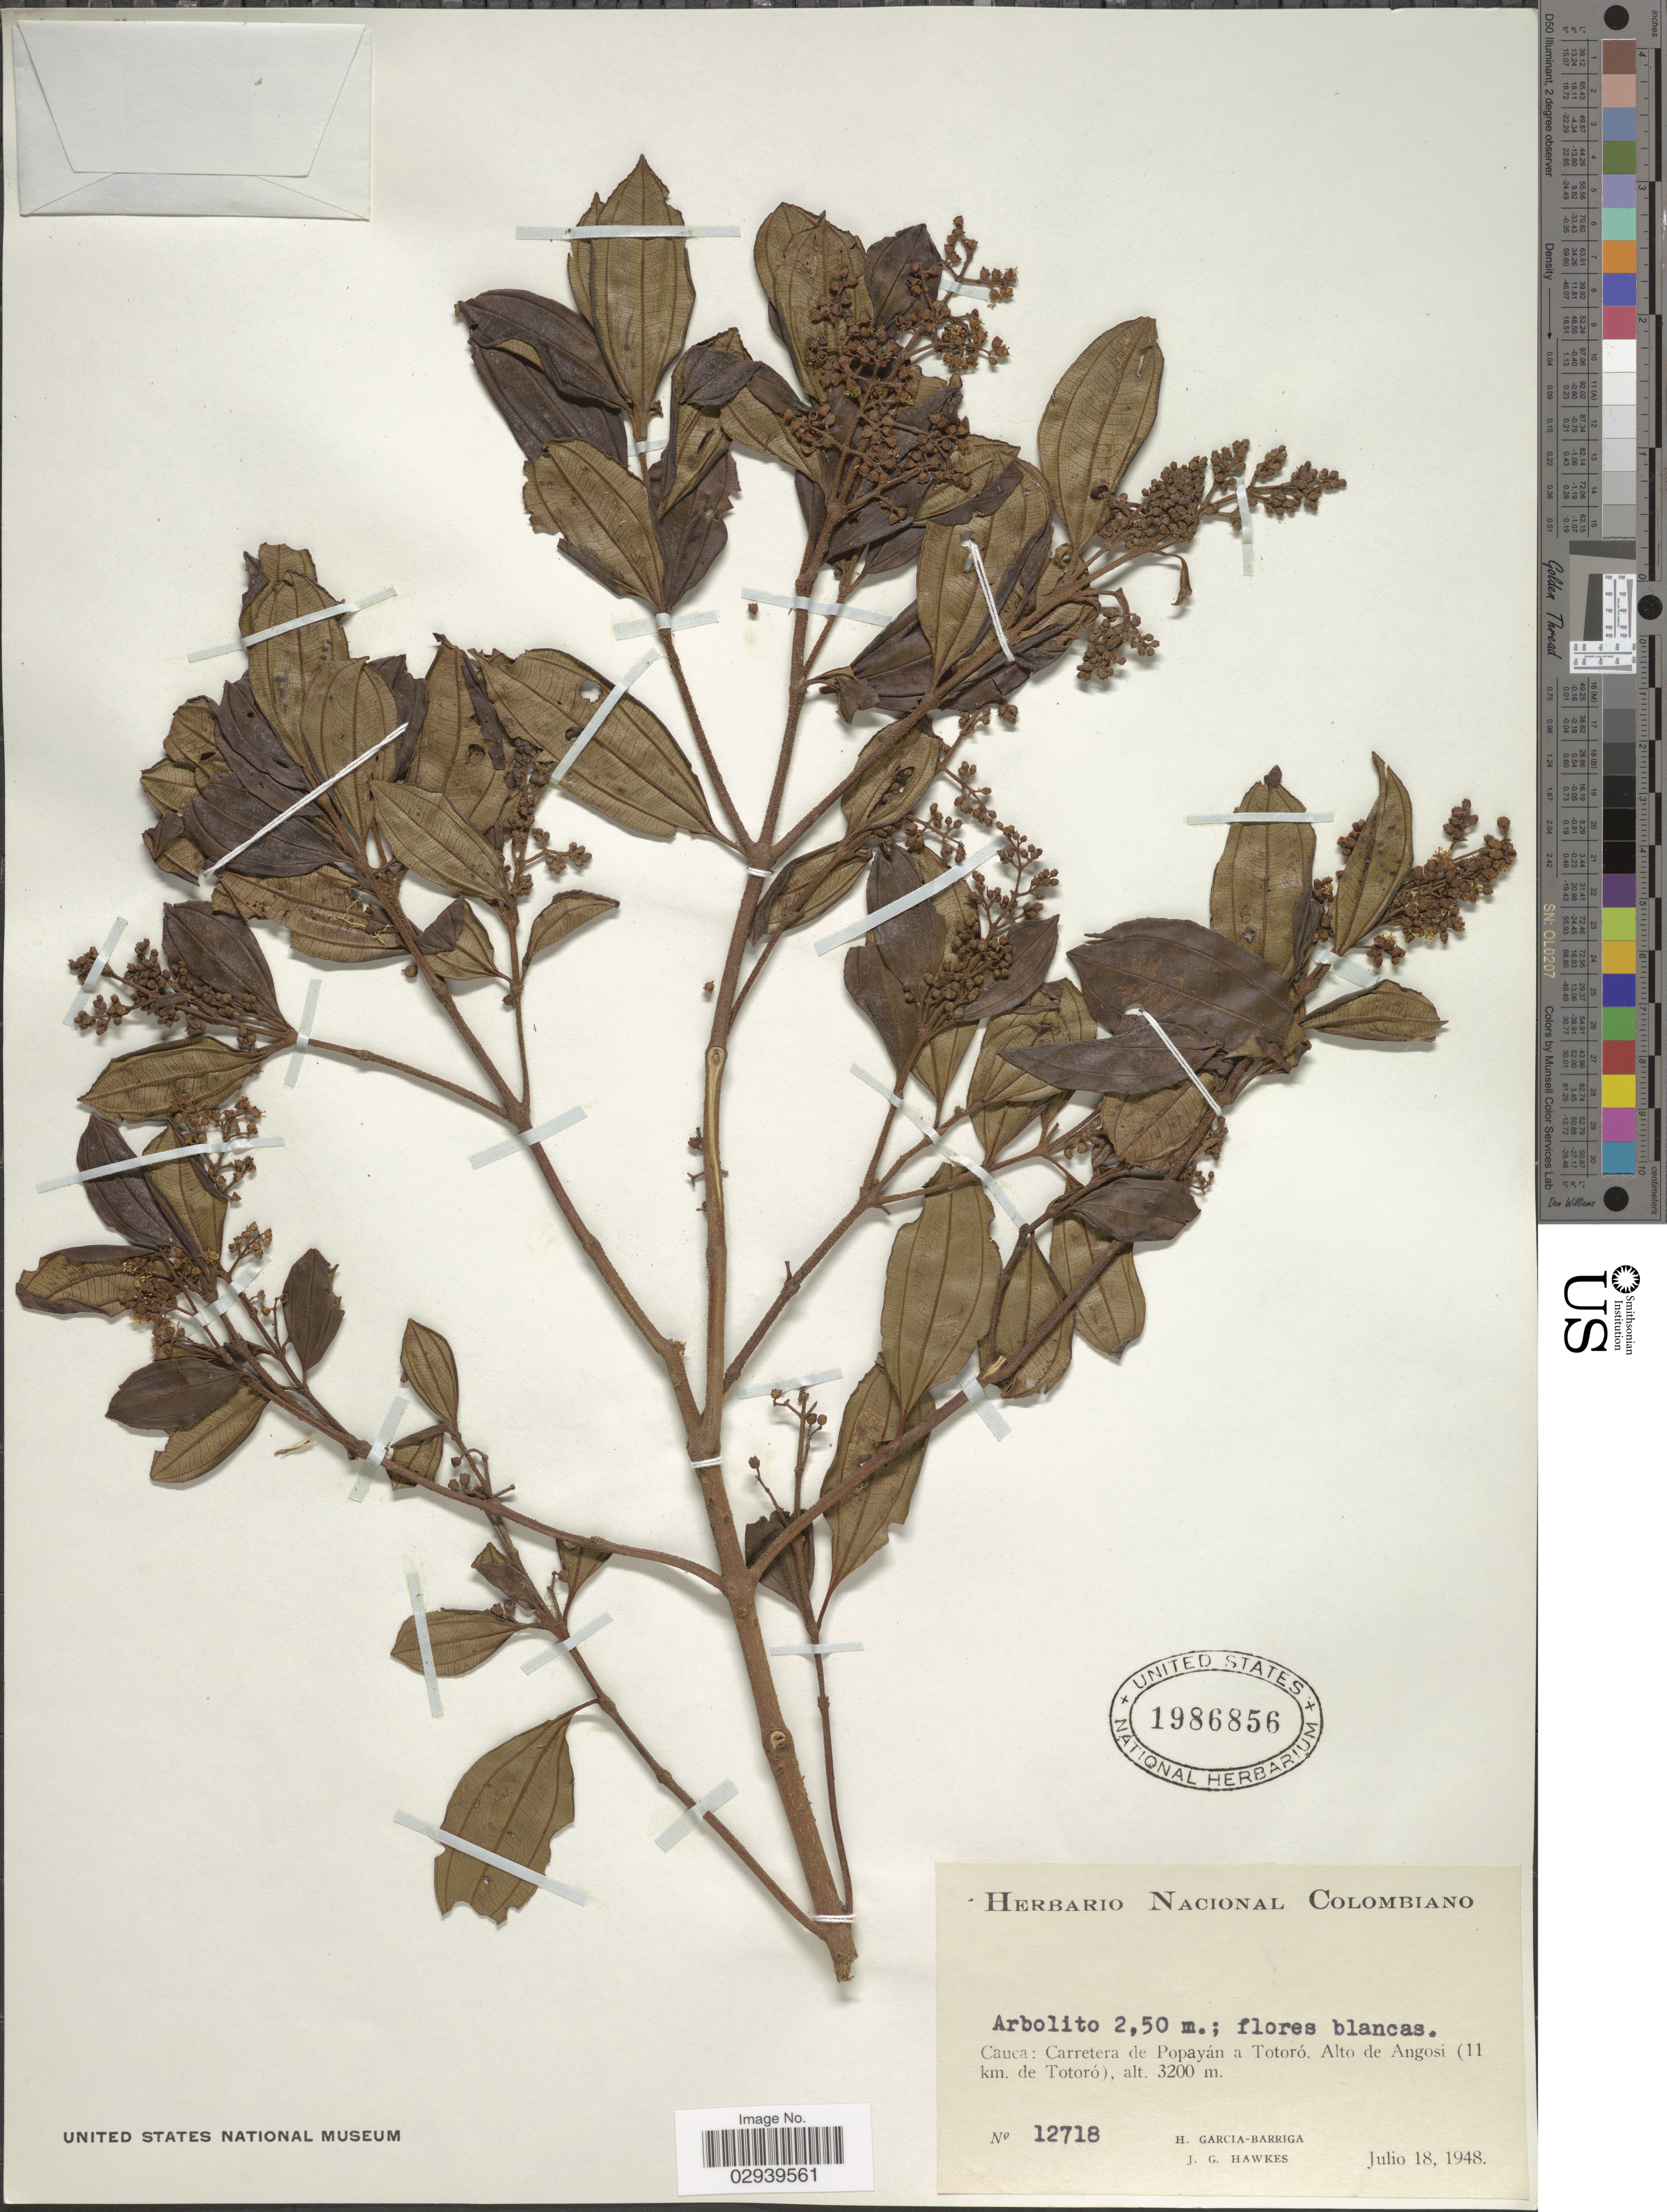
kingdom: Plantae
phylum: Tracheophyta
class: Magnoliopsida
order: Myrtales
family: Melastomataceae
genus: Miconia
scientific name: Miconia gleasoniana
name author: Wurdack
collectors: H. García Barriga & J. Hawkes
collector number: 12718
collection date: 1948-07-18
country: Colombia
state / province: Cauca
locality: Carretera de Popayán a Totoró. Alto de Angosi (11 km. de Totoró).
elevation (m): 3200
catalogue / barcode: US 1986856